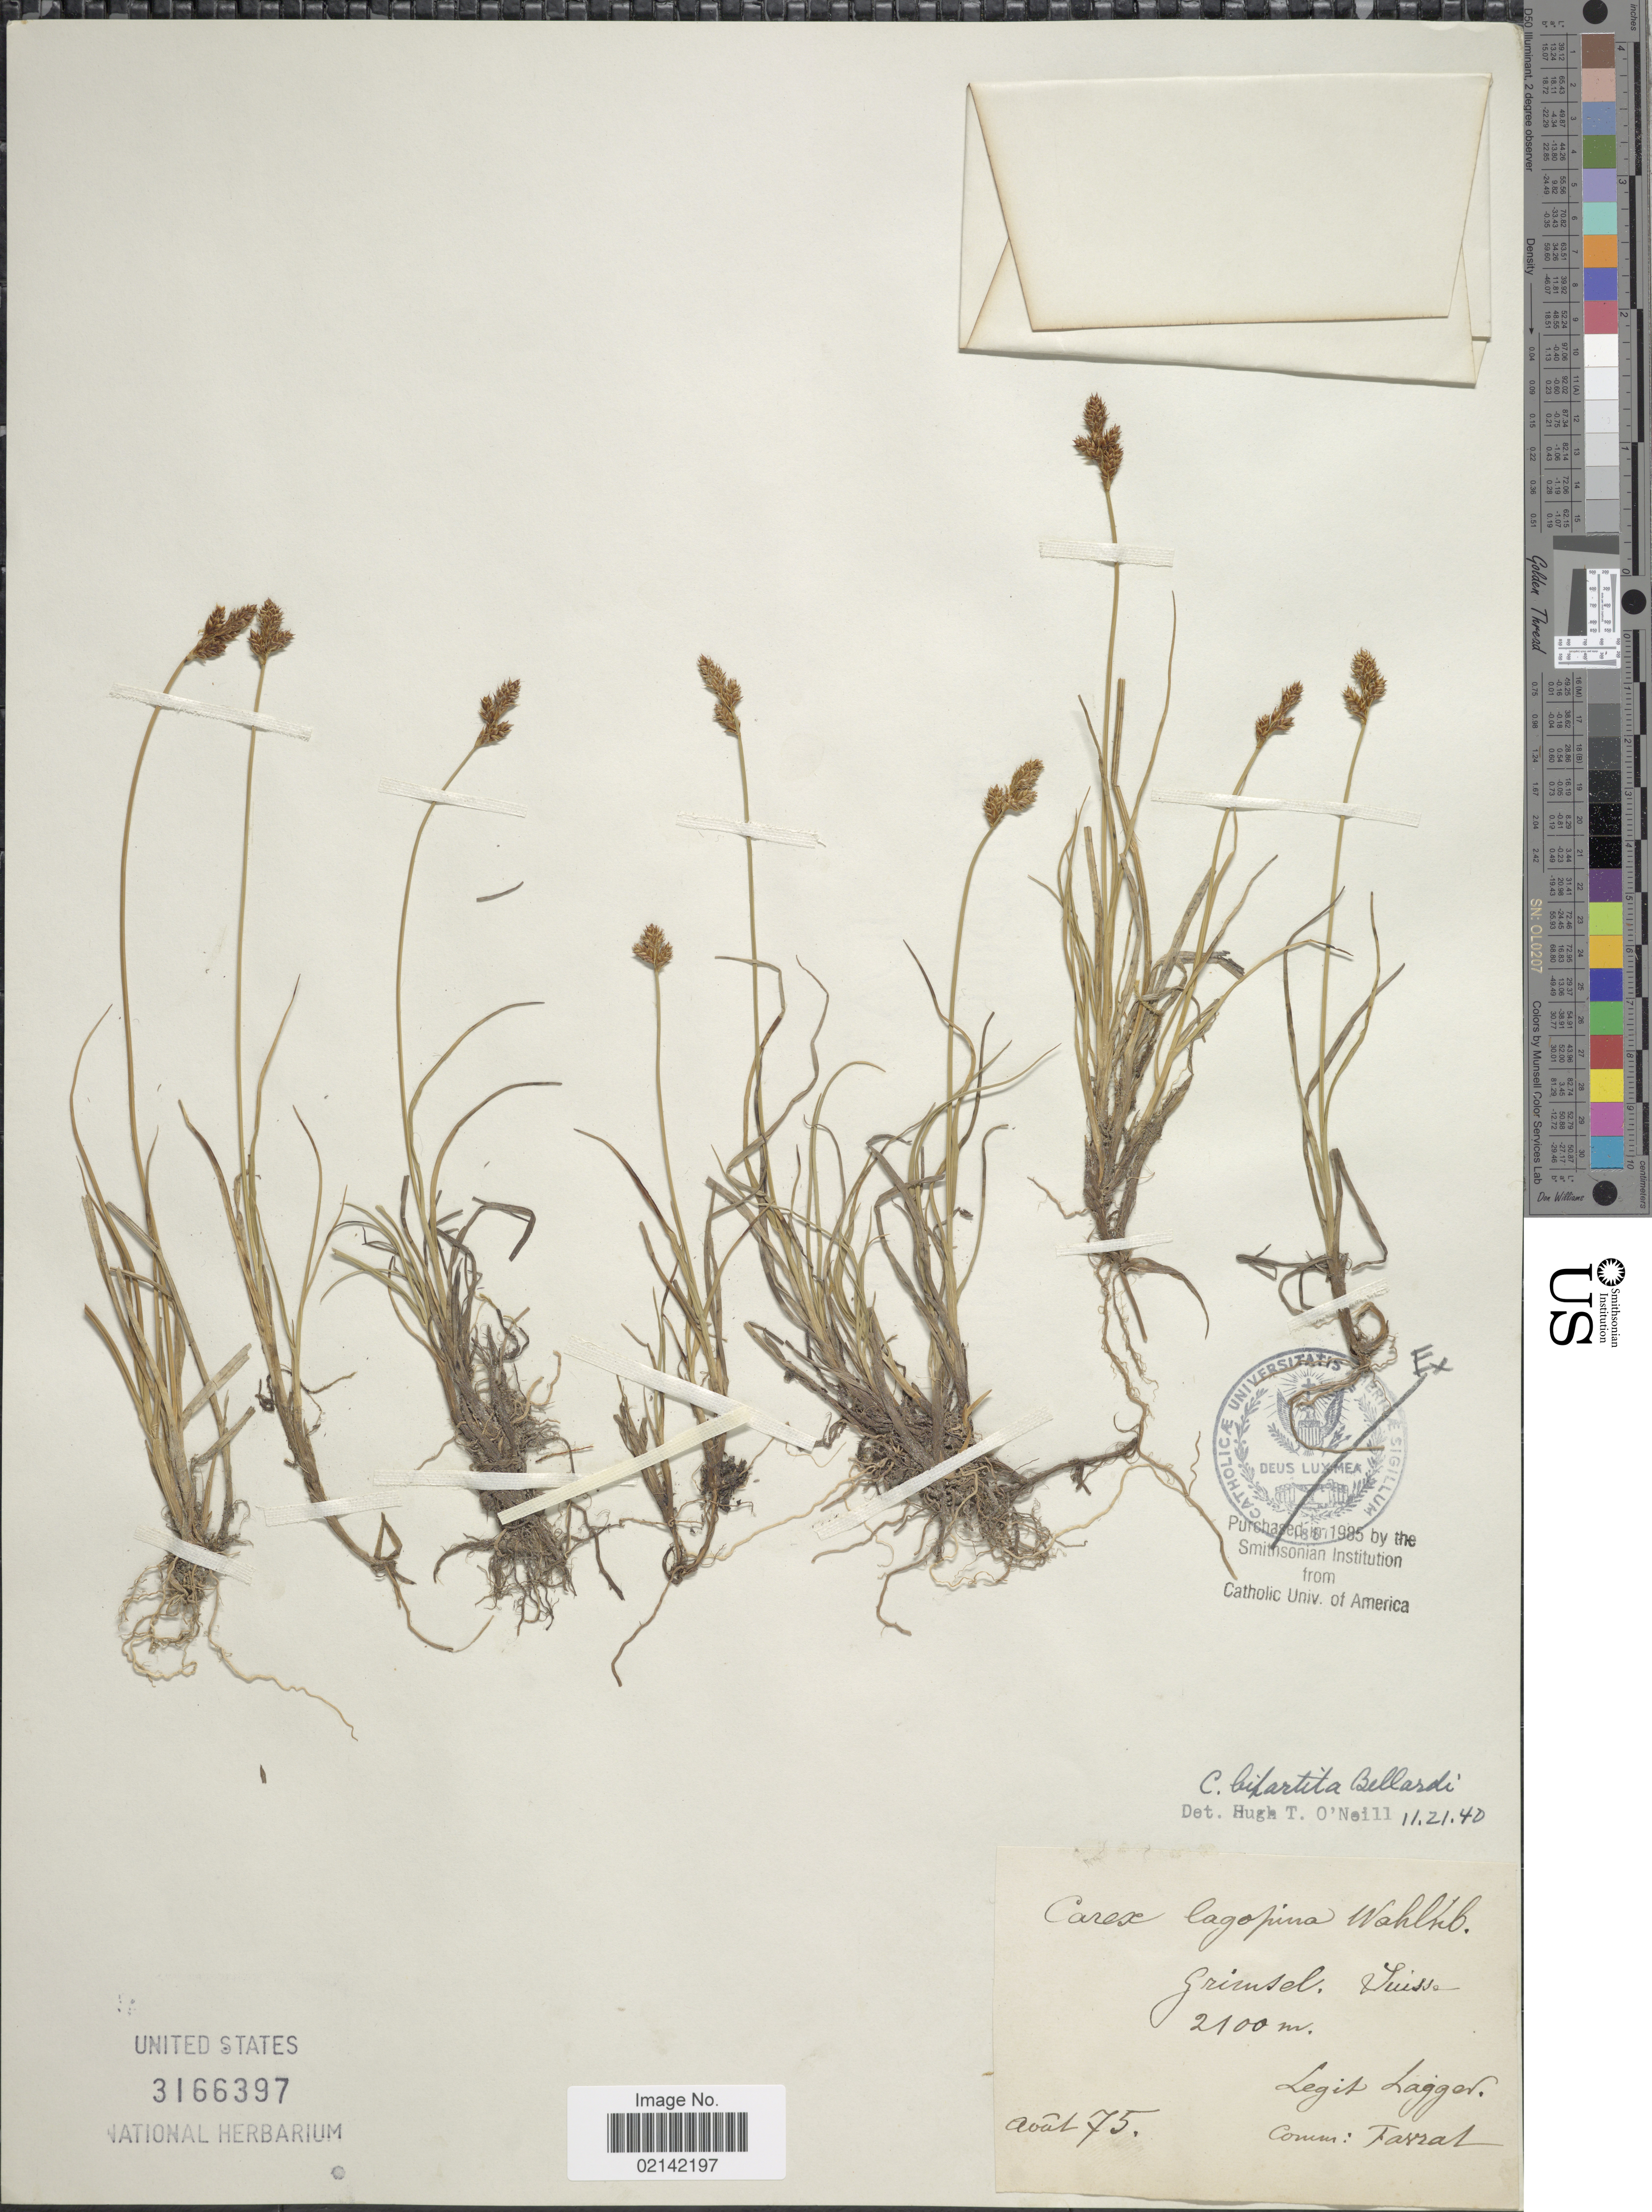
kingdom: Plantae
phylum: Tracheophyta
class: Liliopsida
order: Poales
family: Cyperaceae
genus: Carex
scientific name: Carex lachenalii subsp. lachenalii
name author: Schkuhr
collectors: F. J. Lagger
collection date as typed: Transcribed d/m/y: /8/75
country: Switzerland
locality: Grimsel. Suisse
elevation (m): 2100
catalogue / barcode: US 3166397